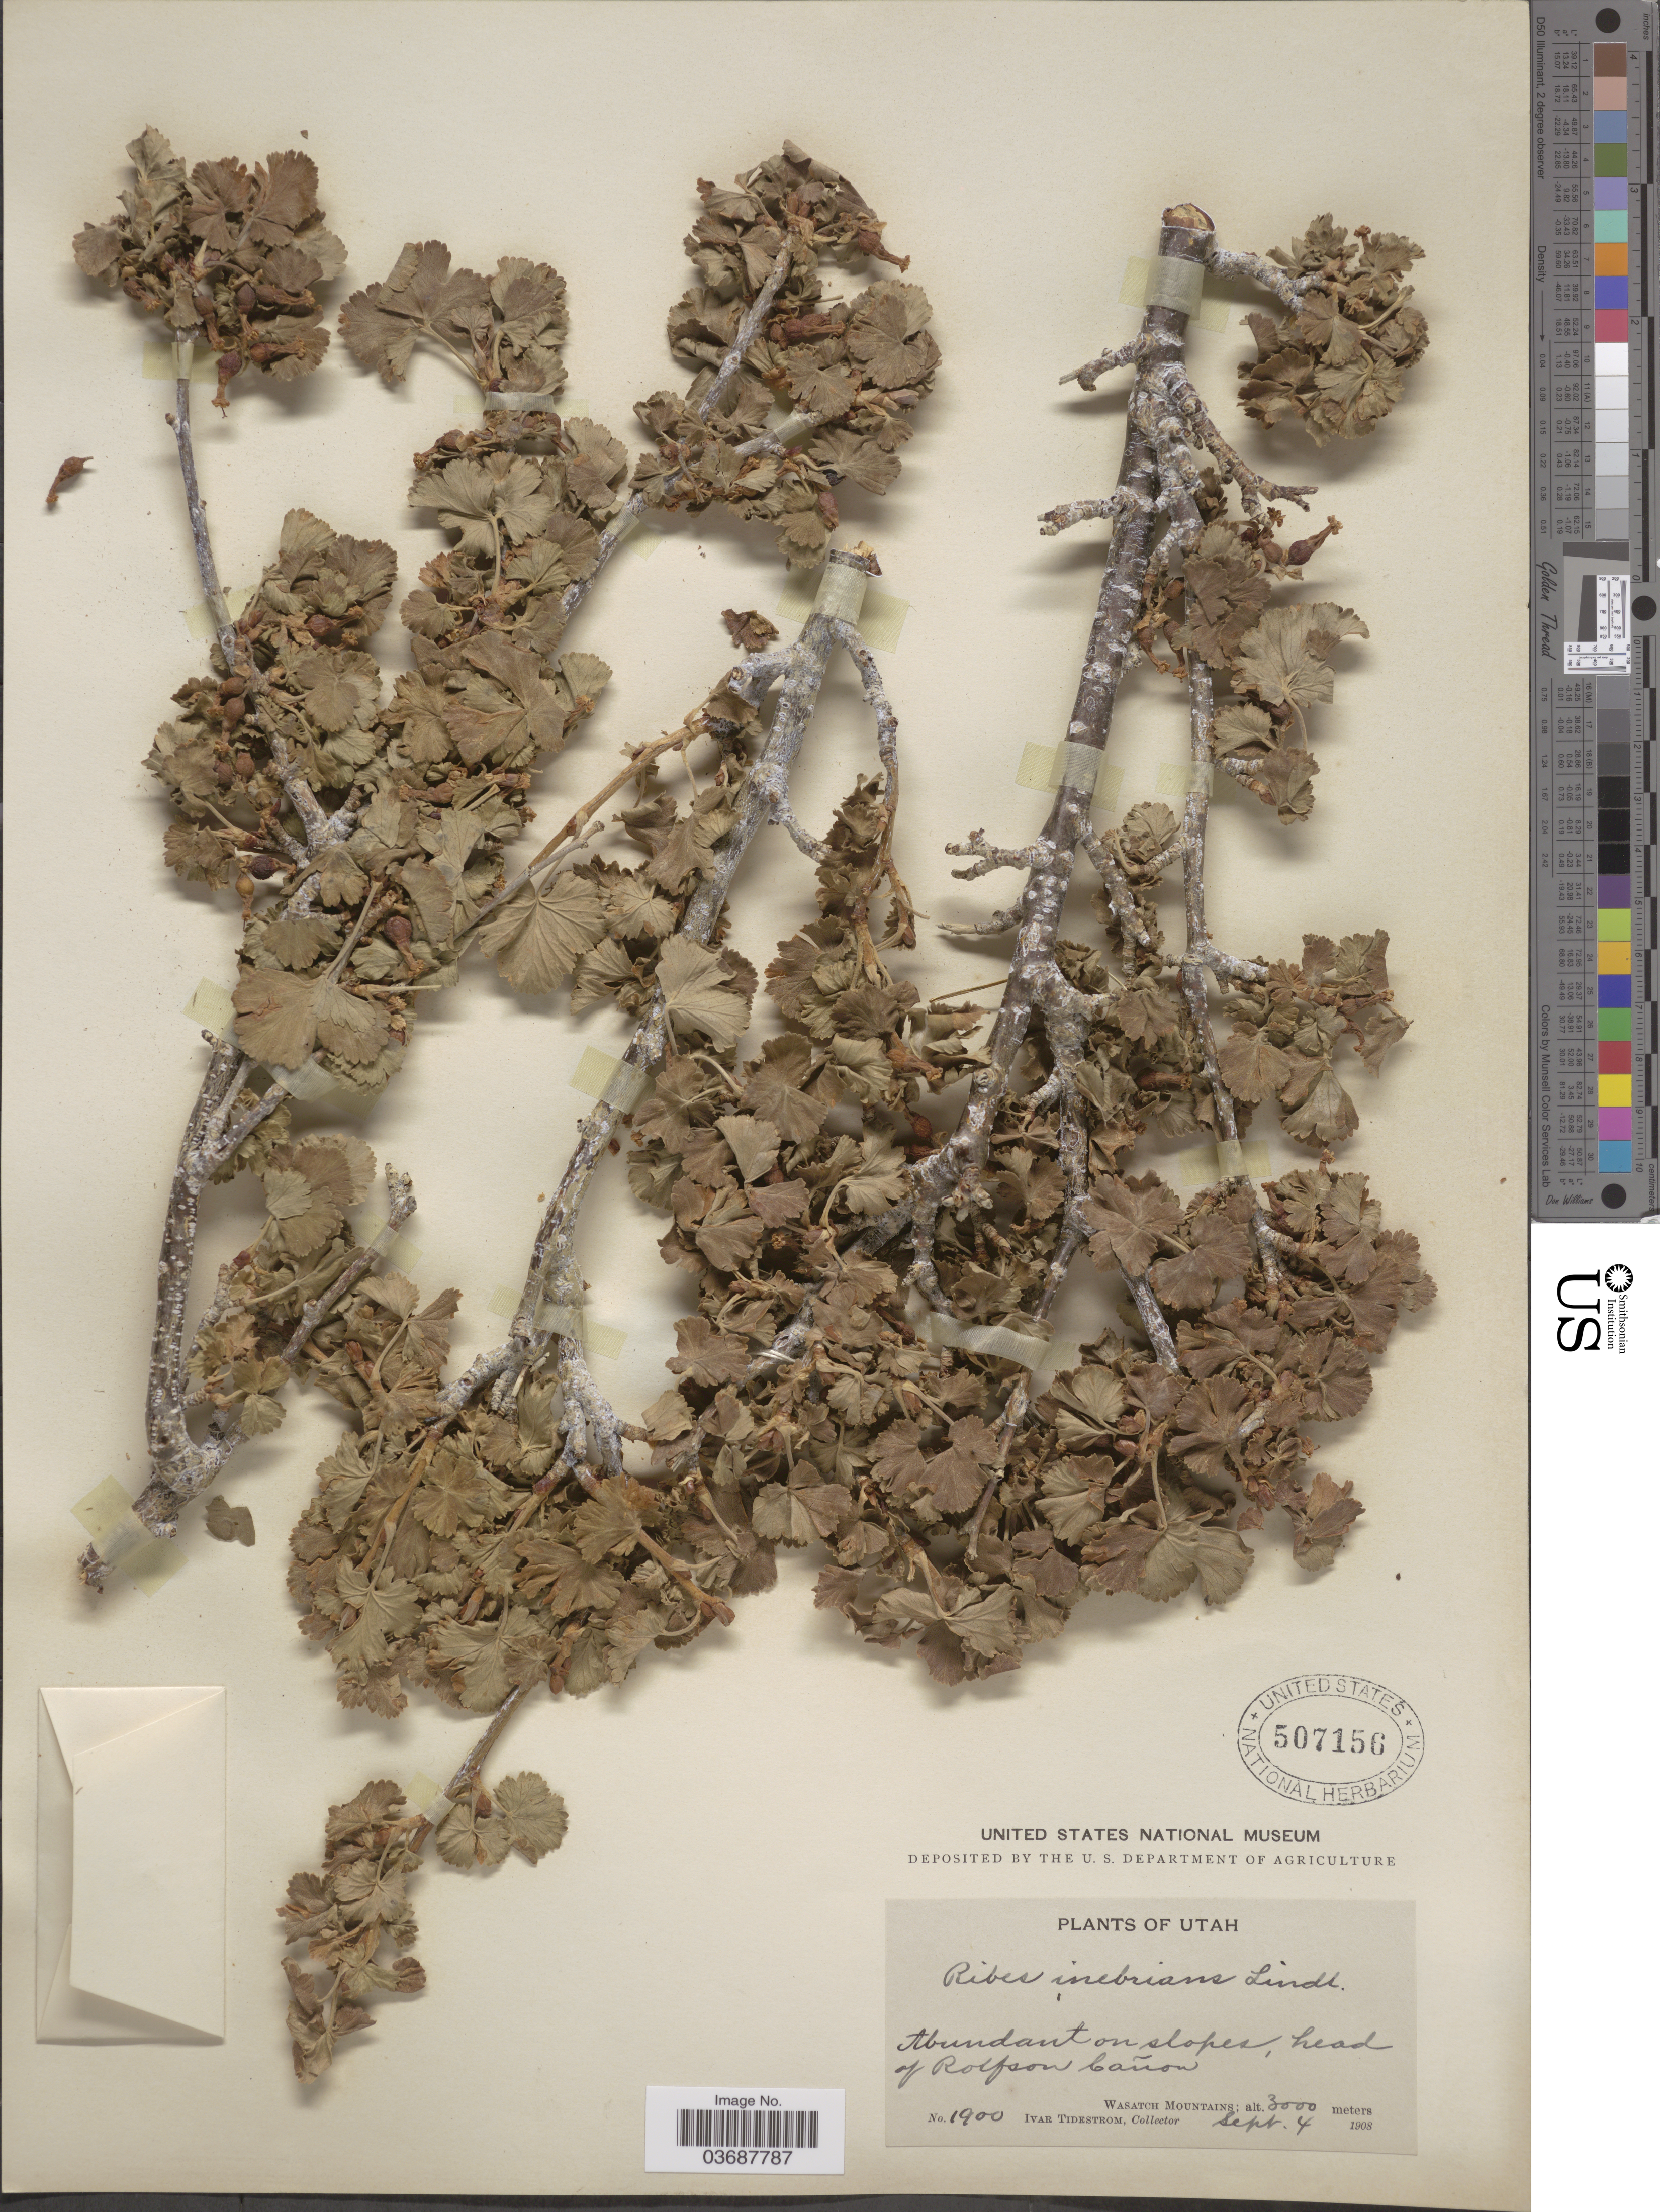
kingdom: Plantae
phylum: Tracheophyta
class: Magnoliopsida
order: Saxifragales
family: Grossulariaceae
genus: Ribes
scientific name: Ribes inebrians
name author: Lindl.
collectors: I. F. Tidestrom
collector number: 1900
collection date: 1908-09-04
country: United States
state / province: Utah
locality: Abundant on slopes, head of Rolfson Cañon. Wasatch Mountains.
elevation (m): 3000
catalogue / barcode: US 507156